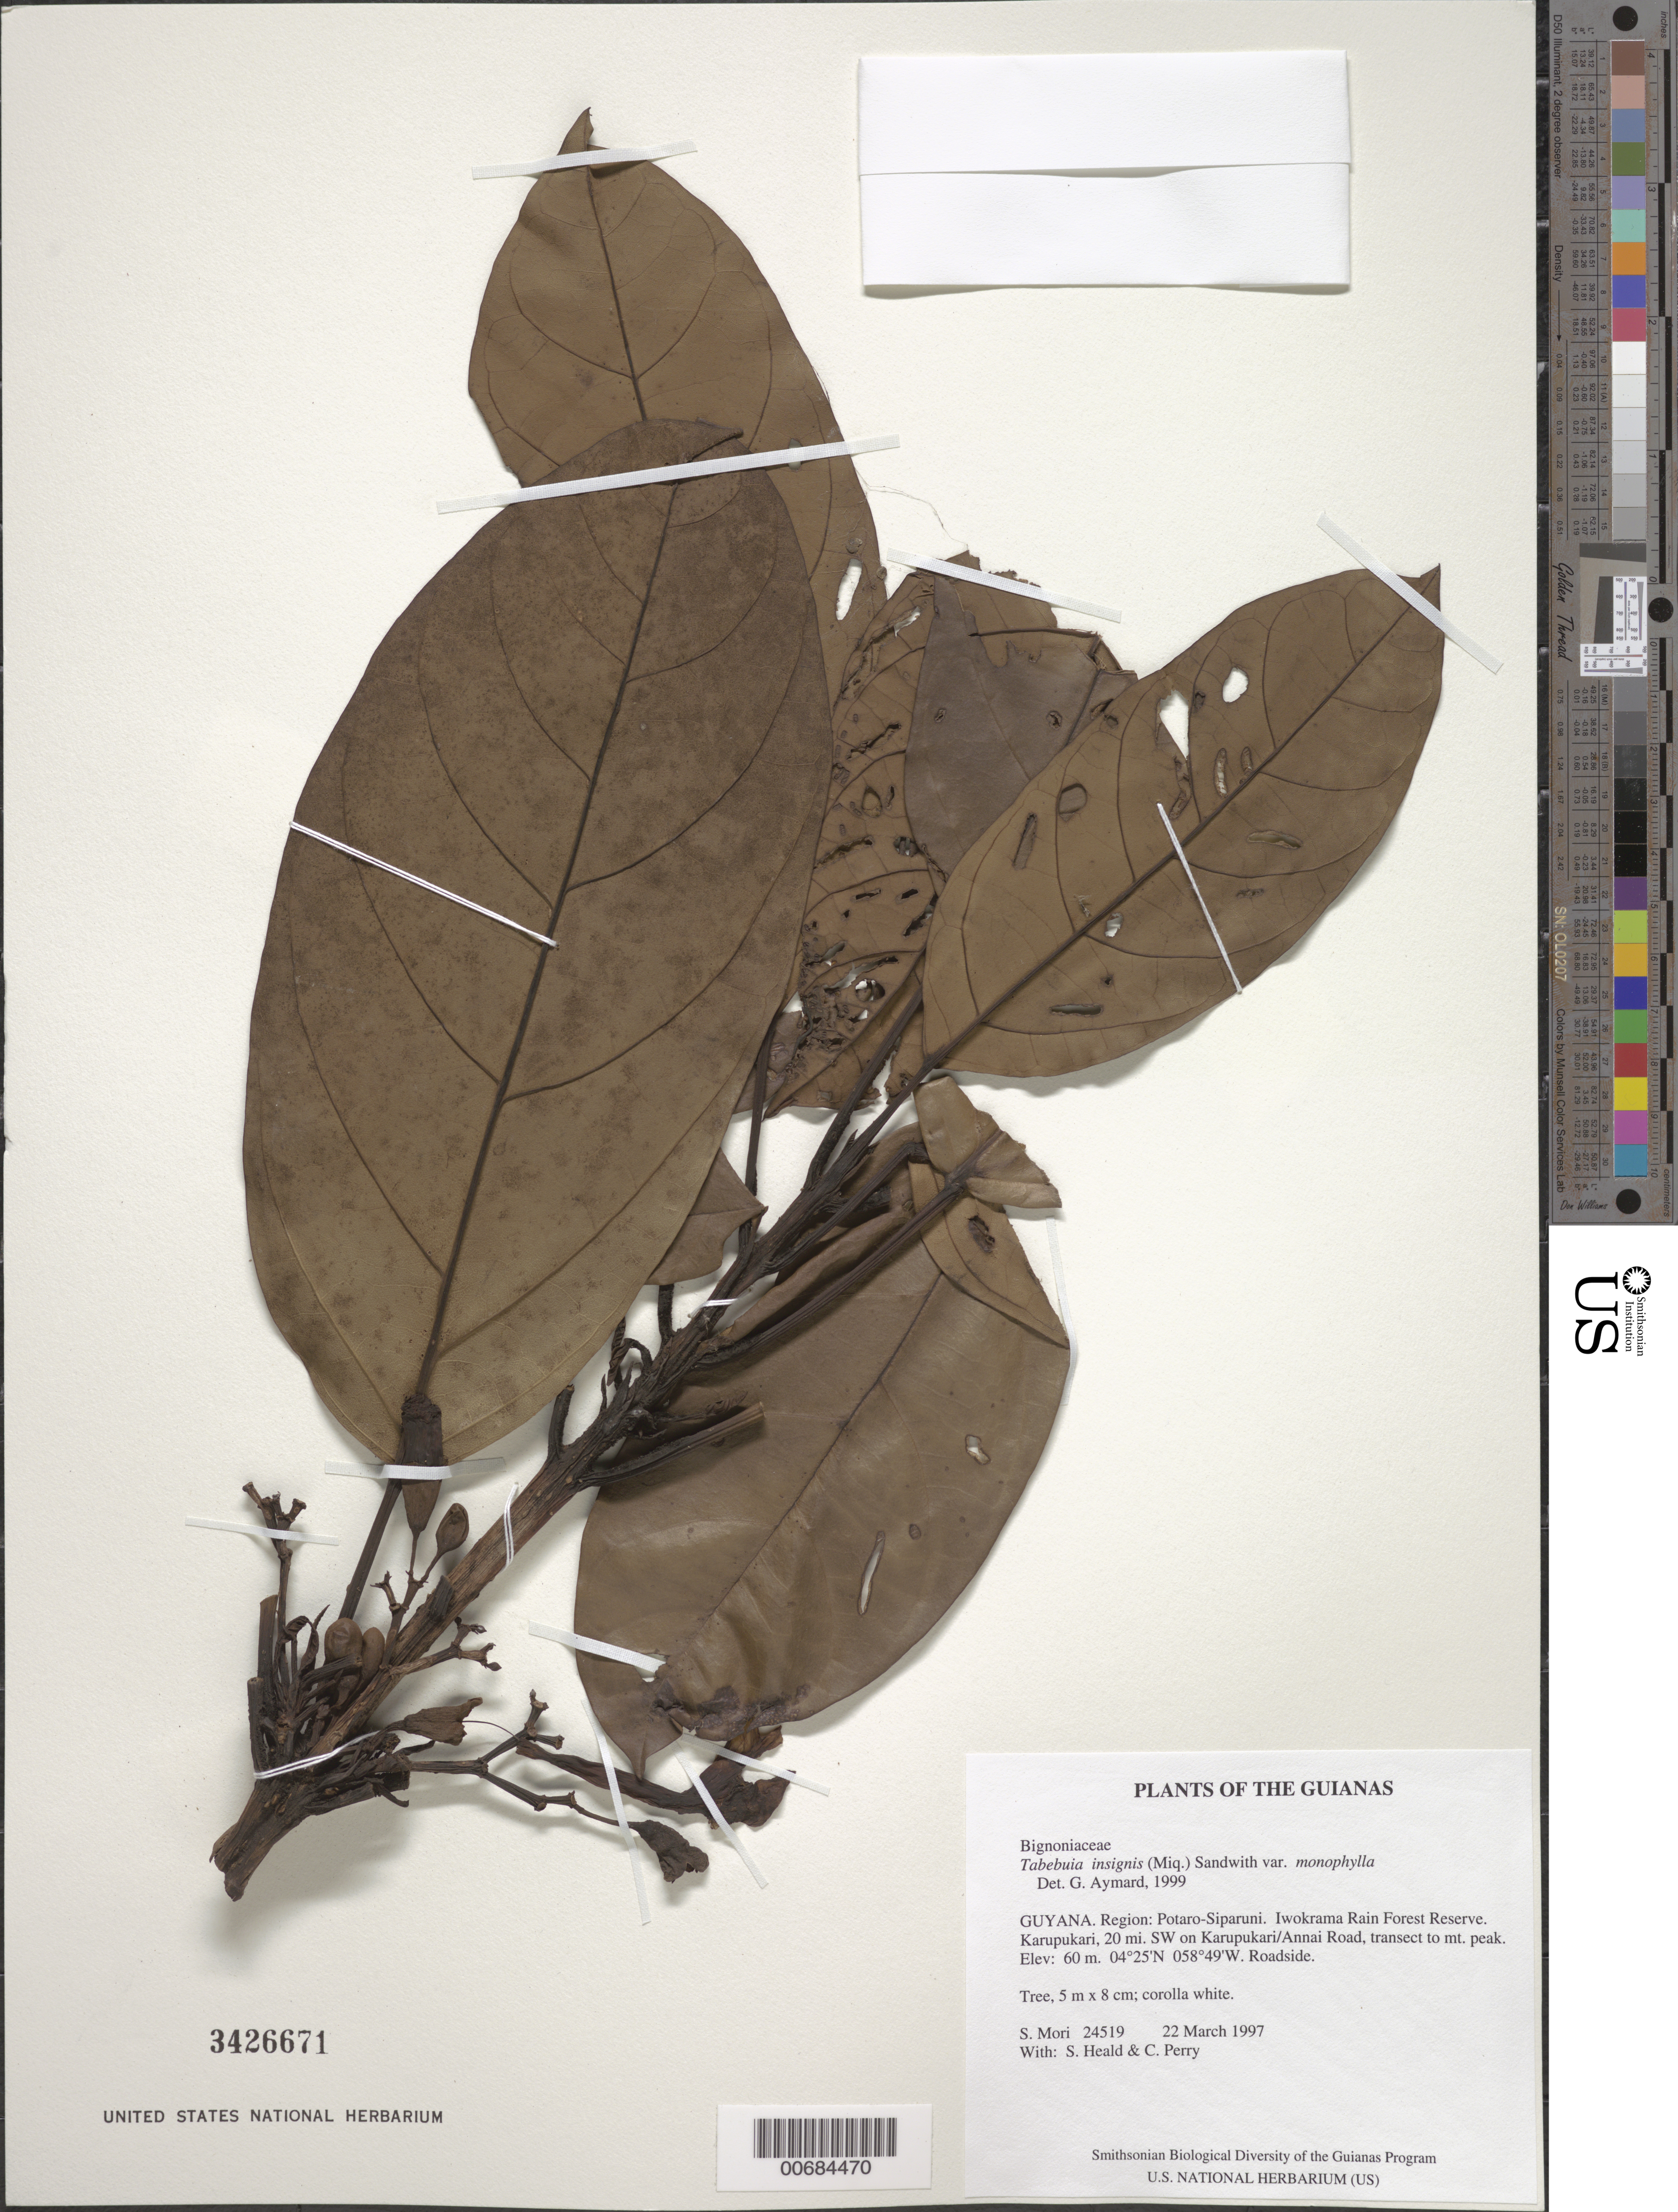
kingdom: Plantae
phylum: Tracheophyta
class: Magnoliopsida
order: Lamiales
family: Bignoniaceae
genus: Tabebuia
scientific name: Tabebuia insignis var. monophylla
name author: Sandwith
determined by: Grose, S. O.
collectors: S. Mori, S. Heald & C. Perry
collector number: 24519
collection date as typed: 22 March 1997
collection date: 1997-03-22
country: Guyana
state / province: Potaro-Siparuni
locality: Iwokrama Rain Forest Reserve. Karupukari, 20 mi. SW on Karupukari/Annai Road, transect to mt. peak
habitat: Roadside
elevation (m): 60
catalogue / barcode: US 3426671